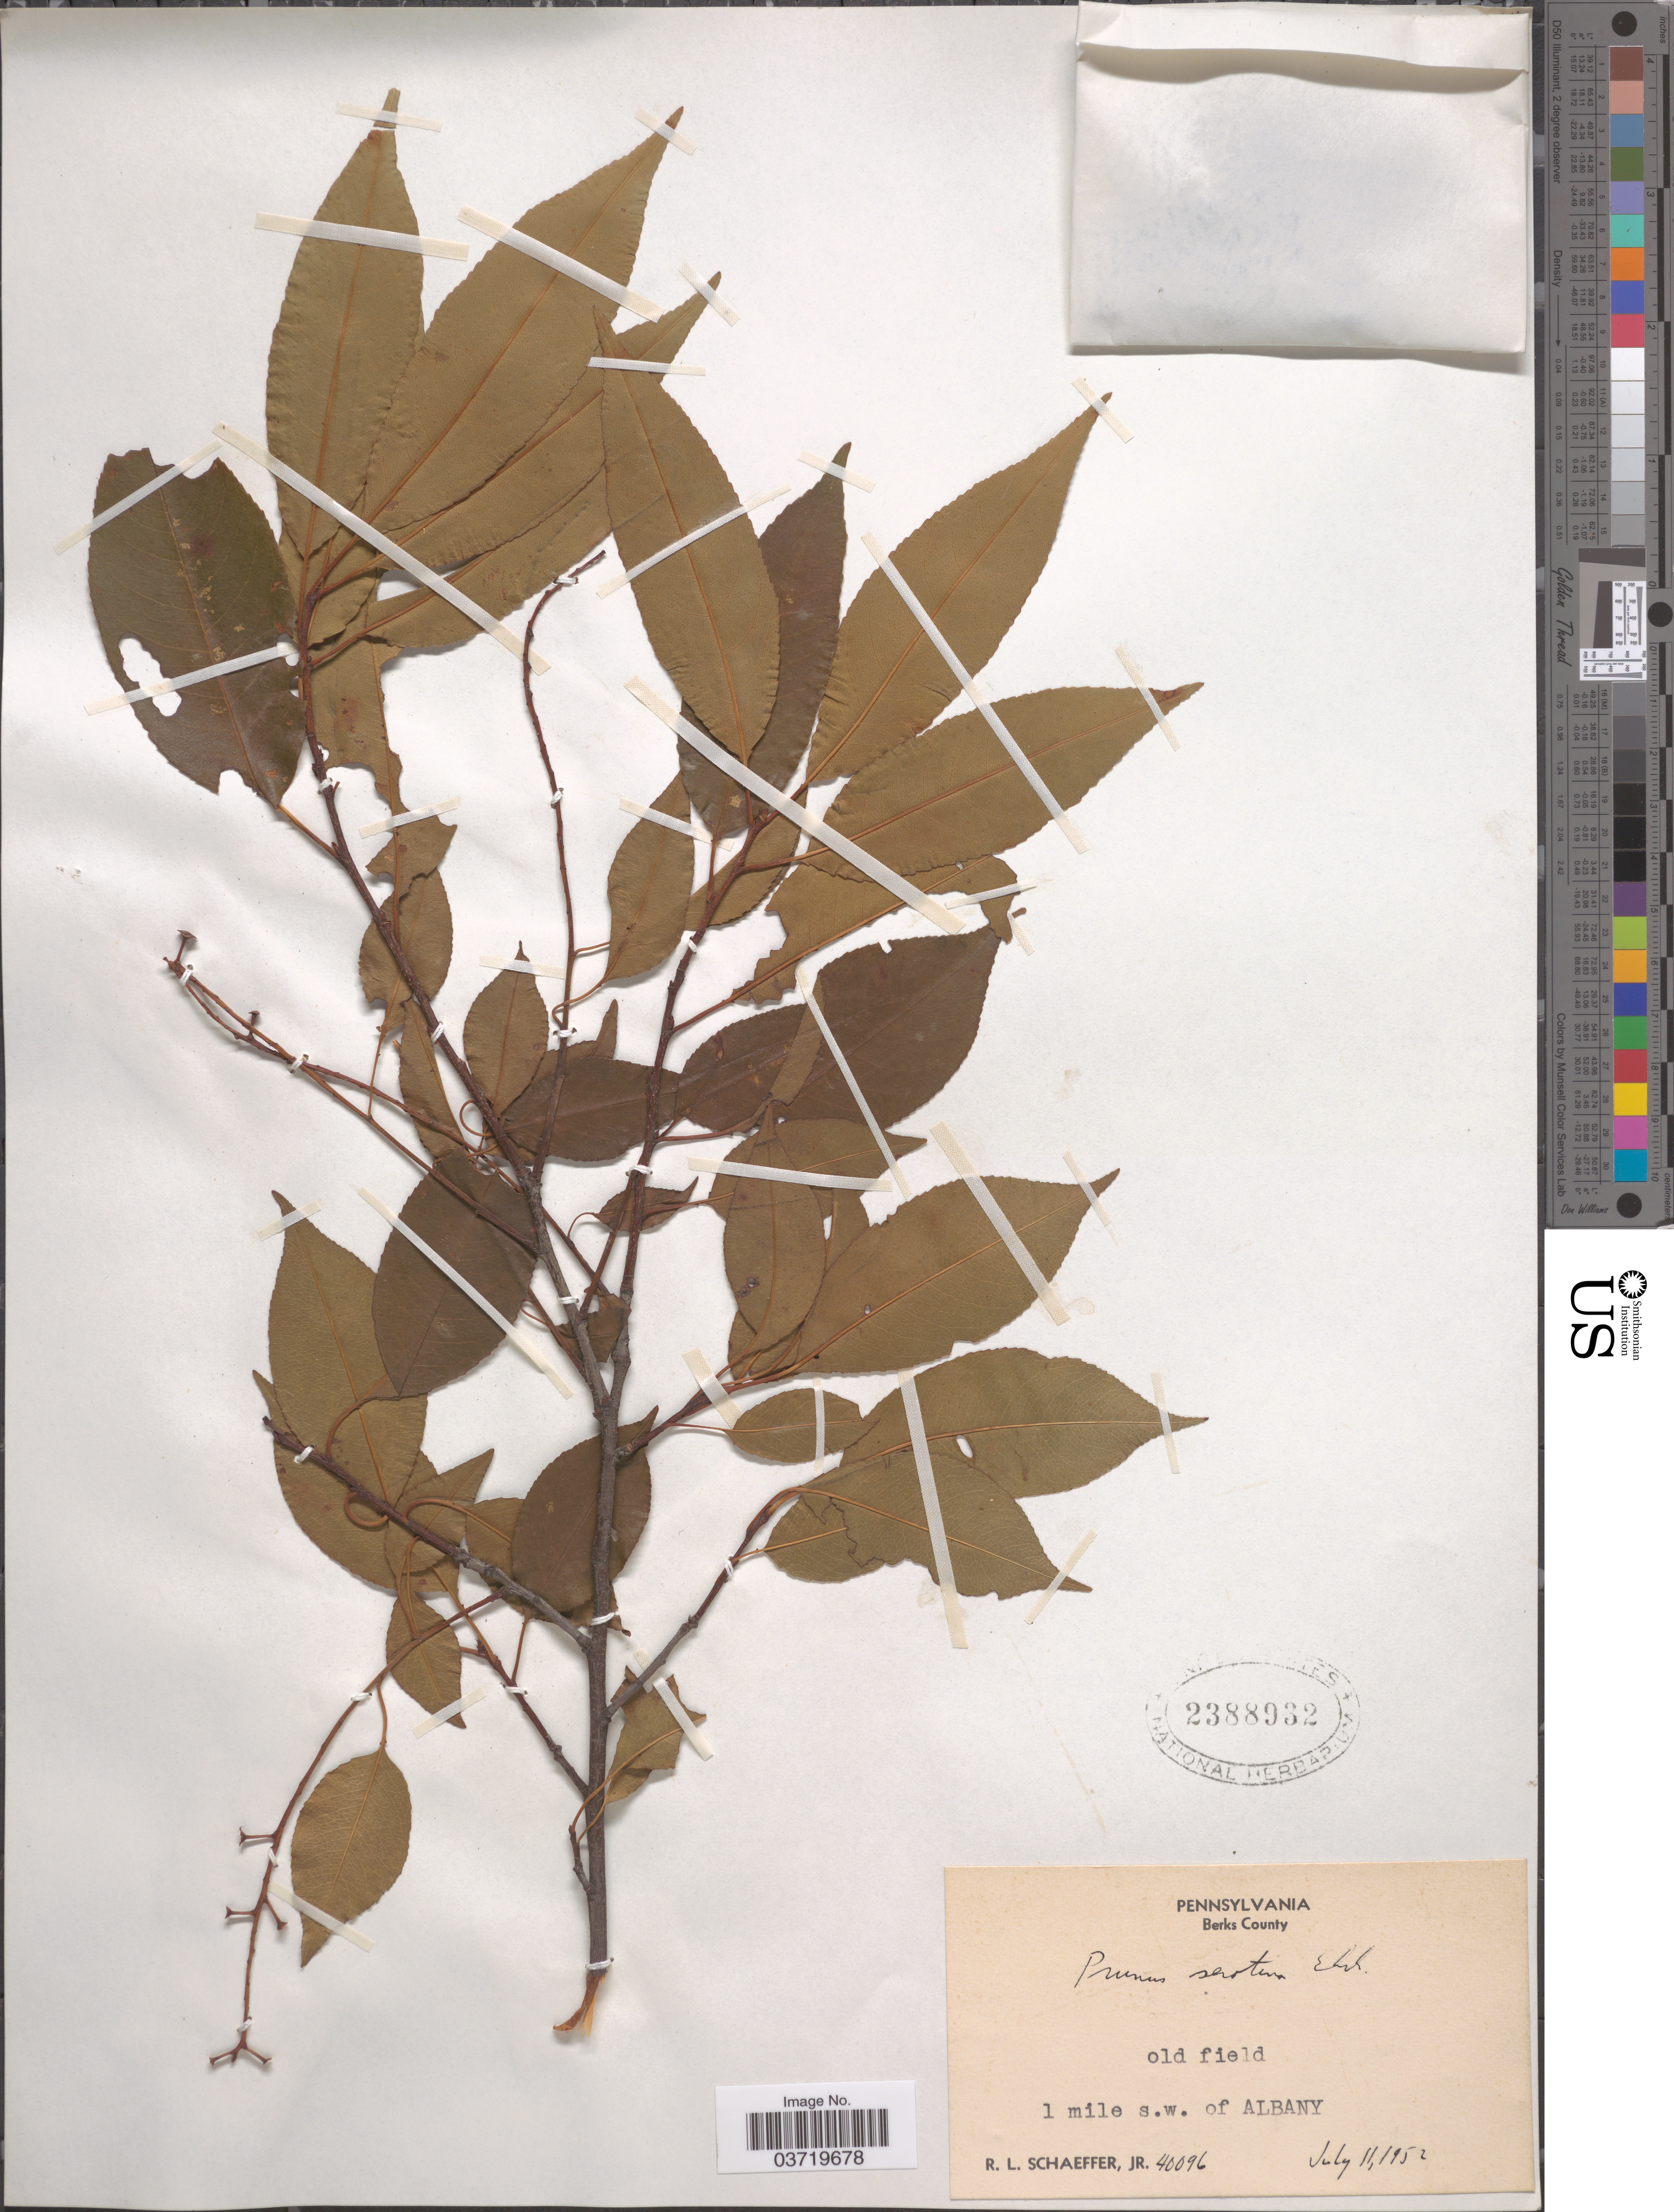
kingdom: Plantae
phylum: Tracheophyta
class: Magnoliopsida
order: Rosales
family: Rosaceae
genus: Prunus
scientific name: Prunus serotina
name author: Ehrh.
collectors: R. L. Schaeffer Jr.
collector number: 40096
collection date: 1952-07-11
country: United States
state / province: Pennsylvania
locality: Berks County. Old field. 1 mile s.w. of Albany.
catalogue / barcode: US 2388932